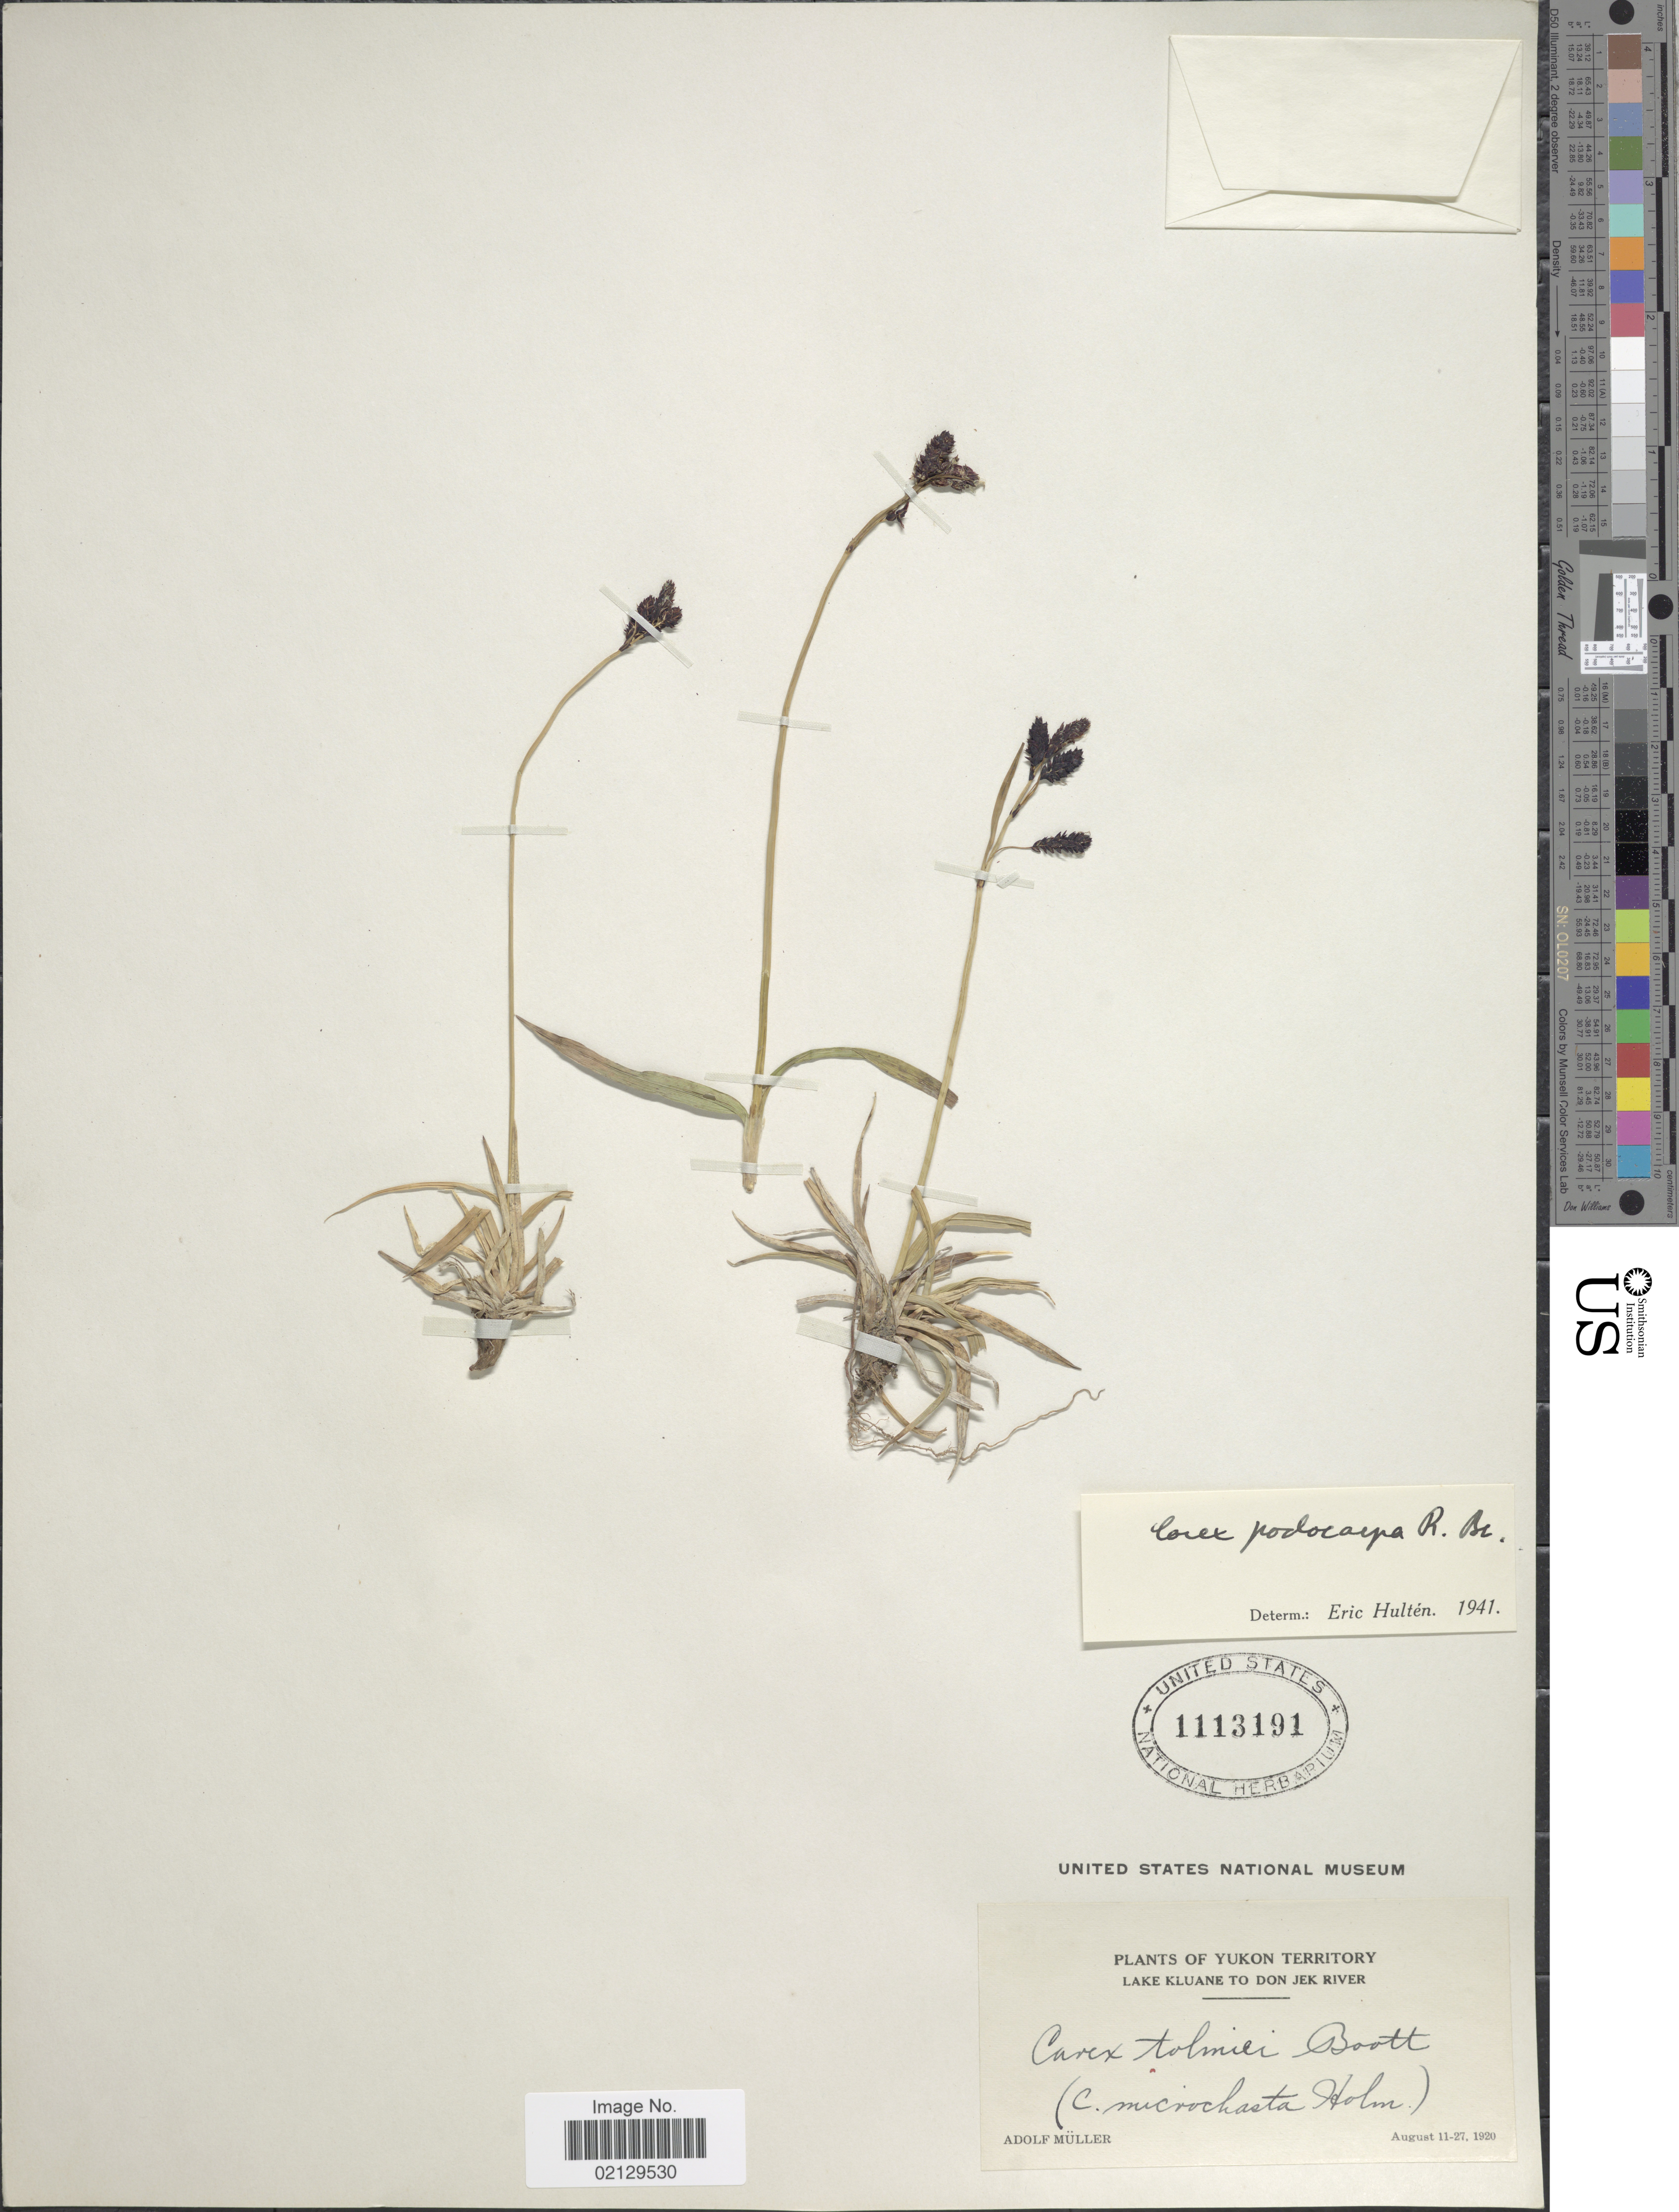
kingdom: Plantae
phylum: Tracheophyta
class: Liliopsida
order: Poales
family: Cyperaceae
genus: Carex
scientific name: Carex podocarpa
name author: R. Br.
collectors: A. Muller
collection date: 1920-08-11/1920-08-27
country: Canada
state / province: Yukon Territory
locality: Lake Kluane to Don Jek River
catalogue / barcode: US 1113191